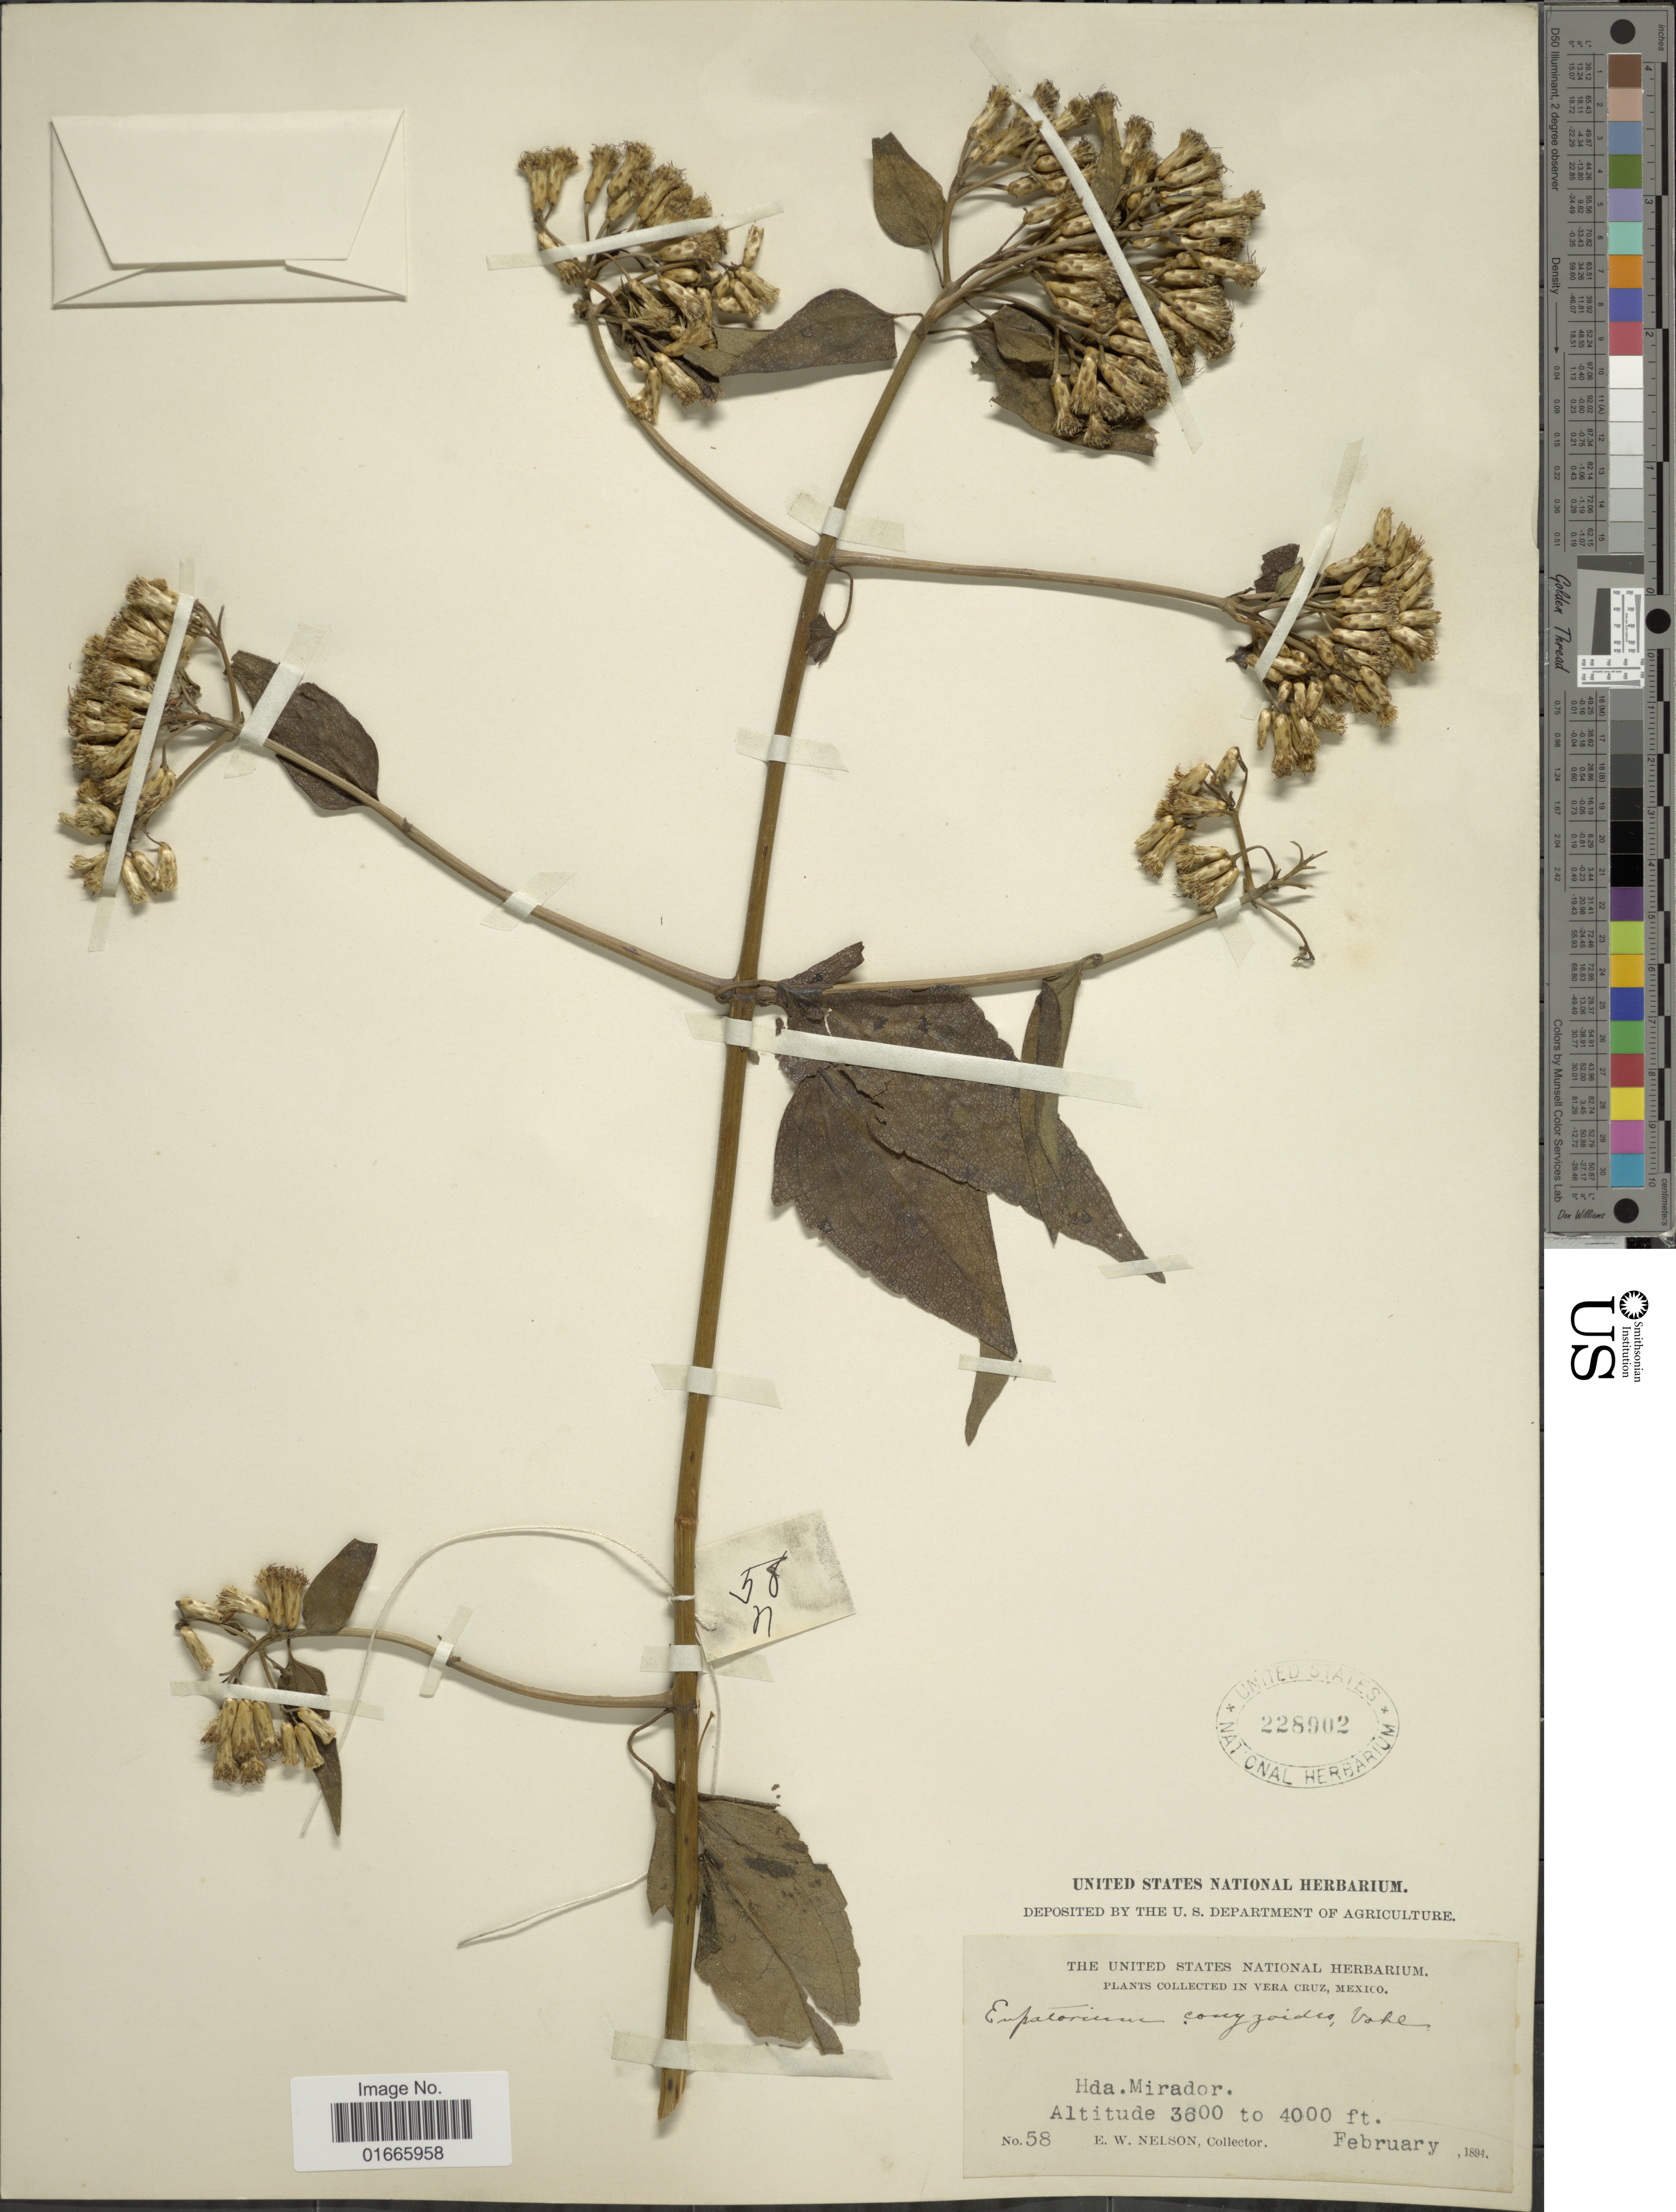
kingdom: Plantae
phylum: Tracheophyta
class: Magnoliopsida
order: Asterales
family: Asteraceae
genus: Chromolaena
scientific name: Chromolaena odorata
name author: (L.) R.M. King & H. Rob.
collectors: E. W. Nelson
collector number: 58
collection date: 1894-02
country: Mexico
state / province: Veracruz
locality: Hda. Mirador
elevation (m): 1097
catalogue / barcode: US 228902